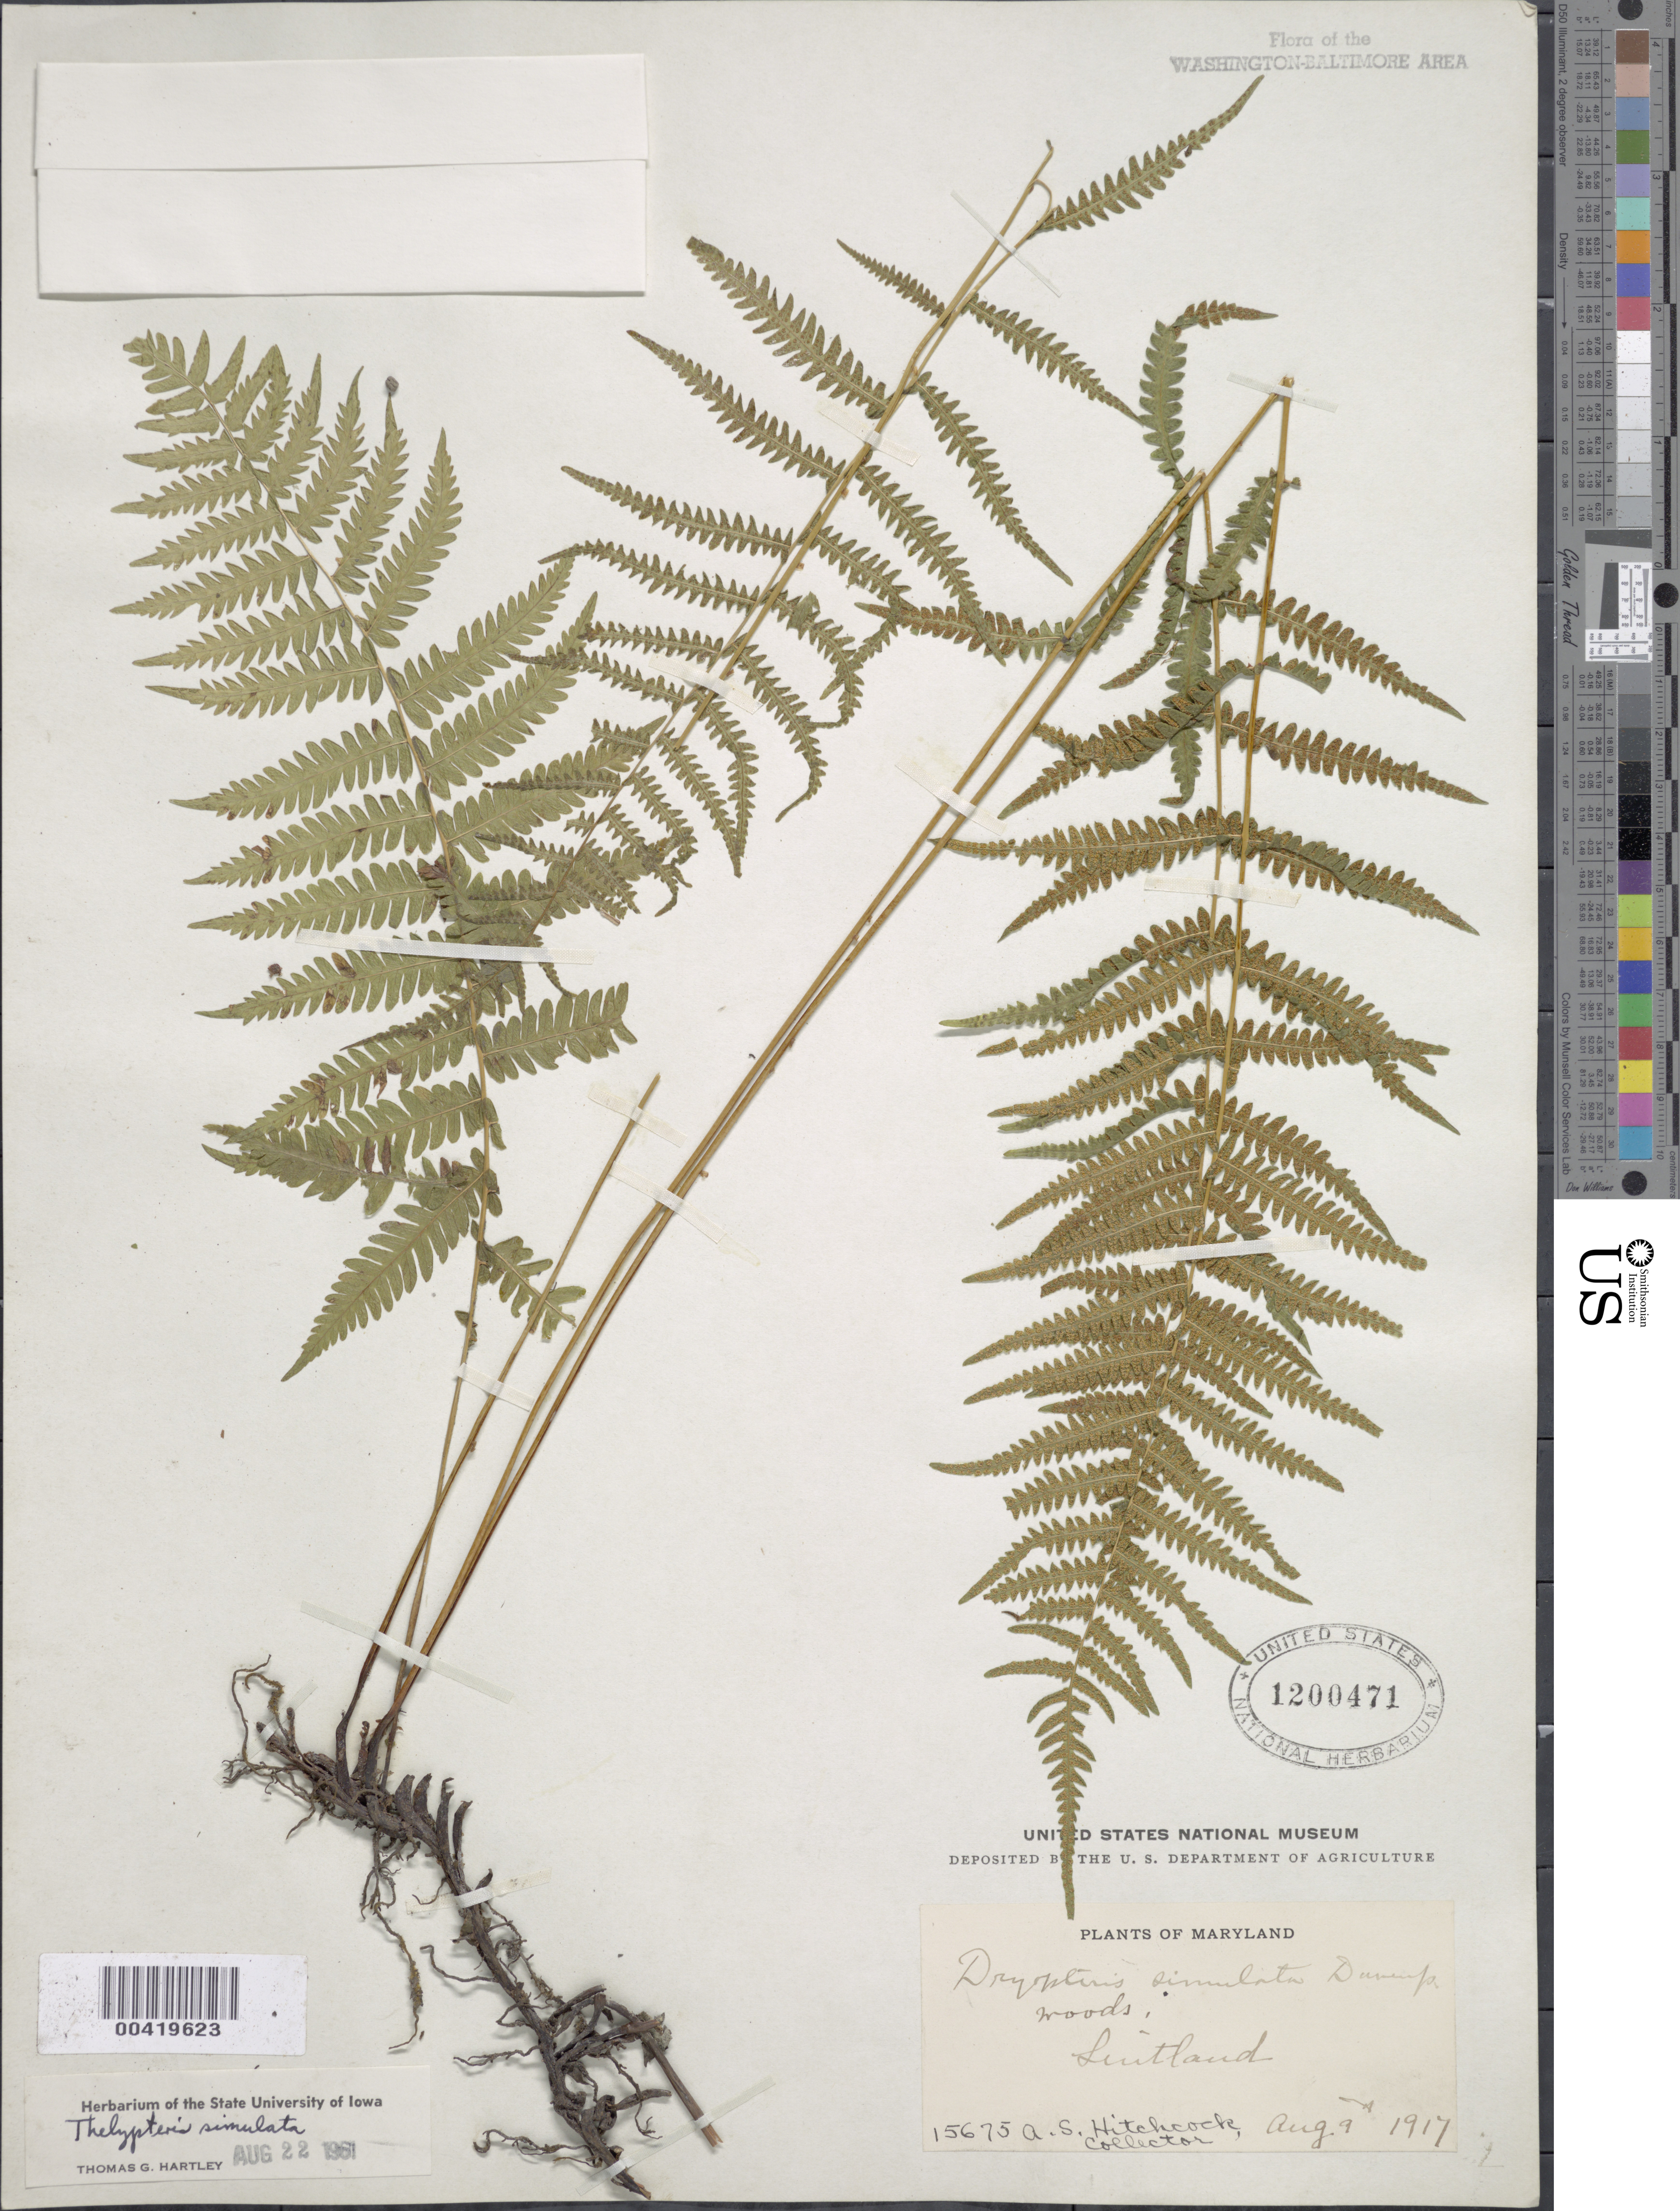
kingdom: Plantae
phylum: Tracheophyta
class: Polypodiopsida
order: Polypodiales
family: Thelypteridaceae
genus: Parathelypteris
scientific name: Parathelypteris simulata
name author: (Davenp.) Holttum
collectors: A. S. Hitchcock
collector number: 15675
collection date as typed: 09 Aug 1917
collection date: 1917-08-09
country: United States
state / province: Maryland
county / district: Prince George's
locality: Suitland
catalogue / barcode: US 1200471